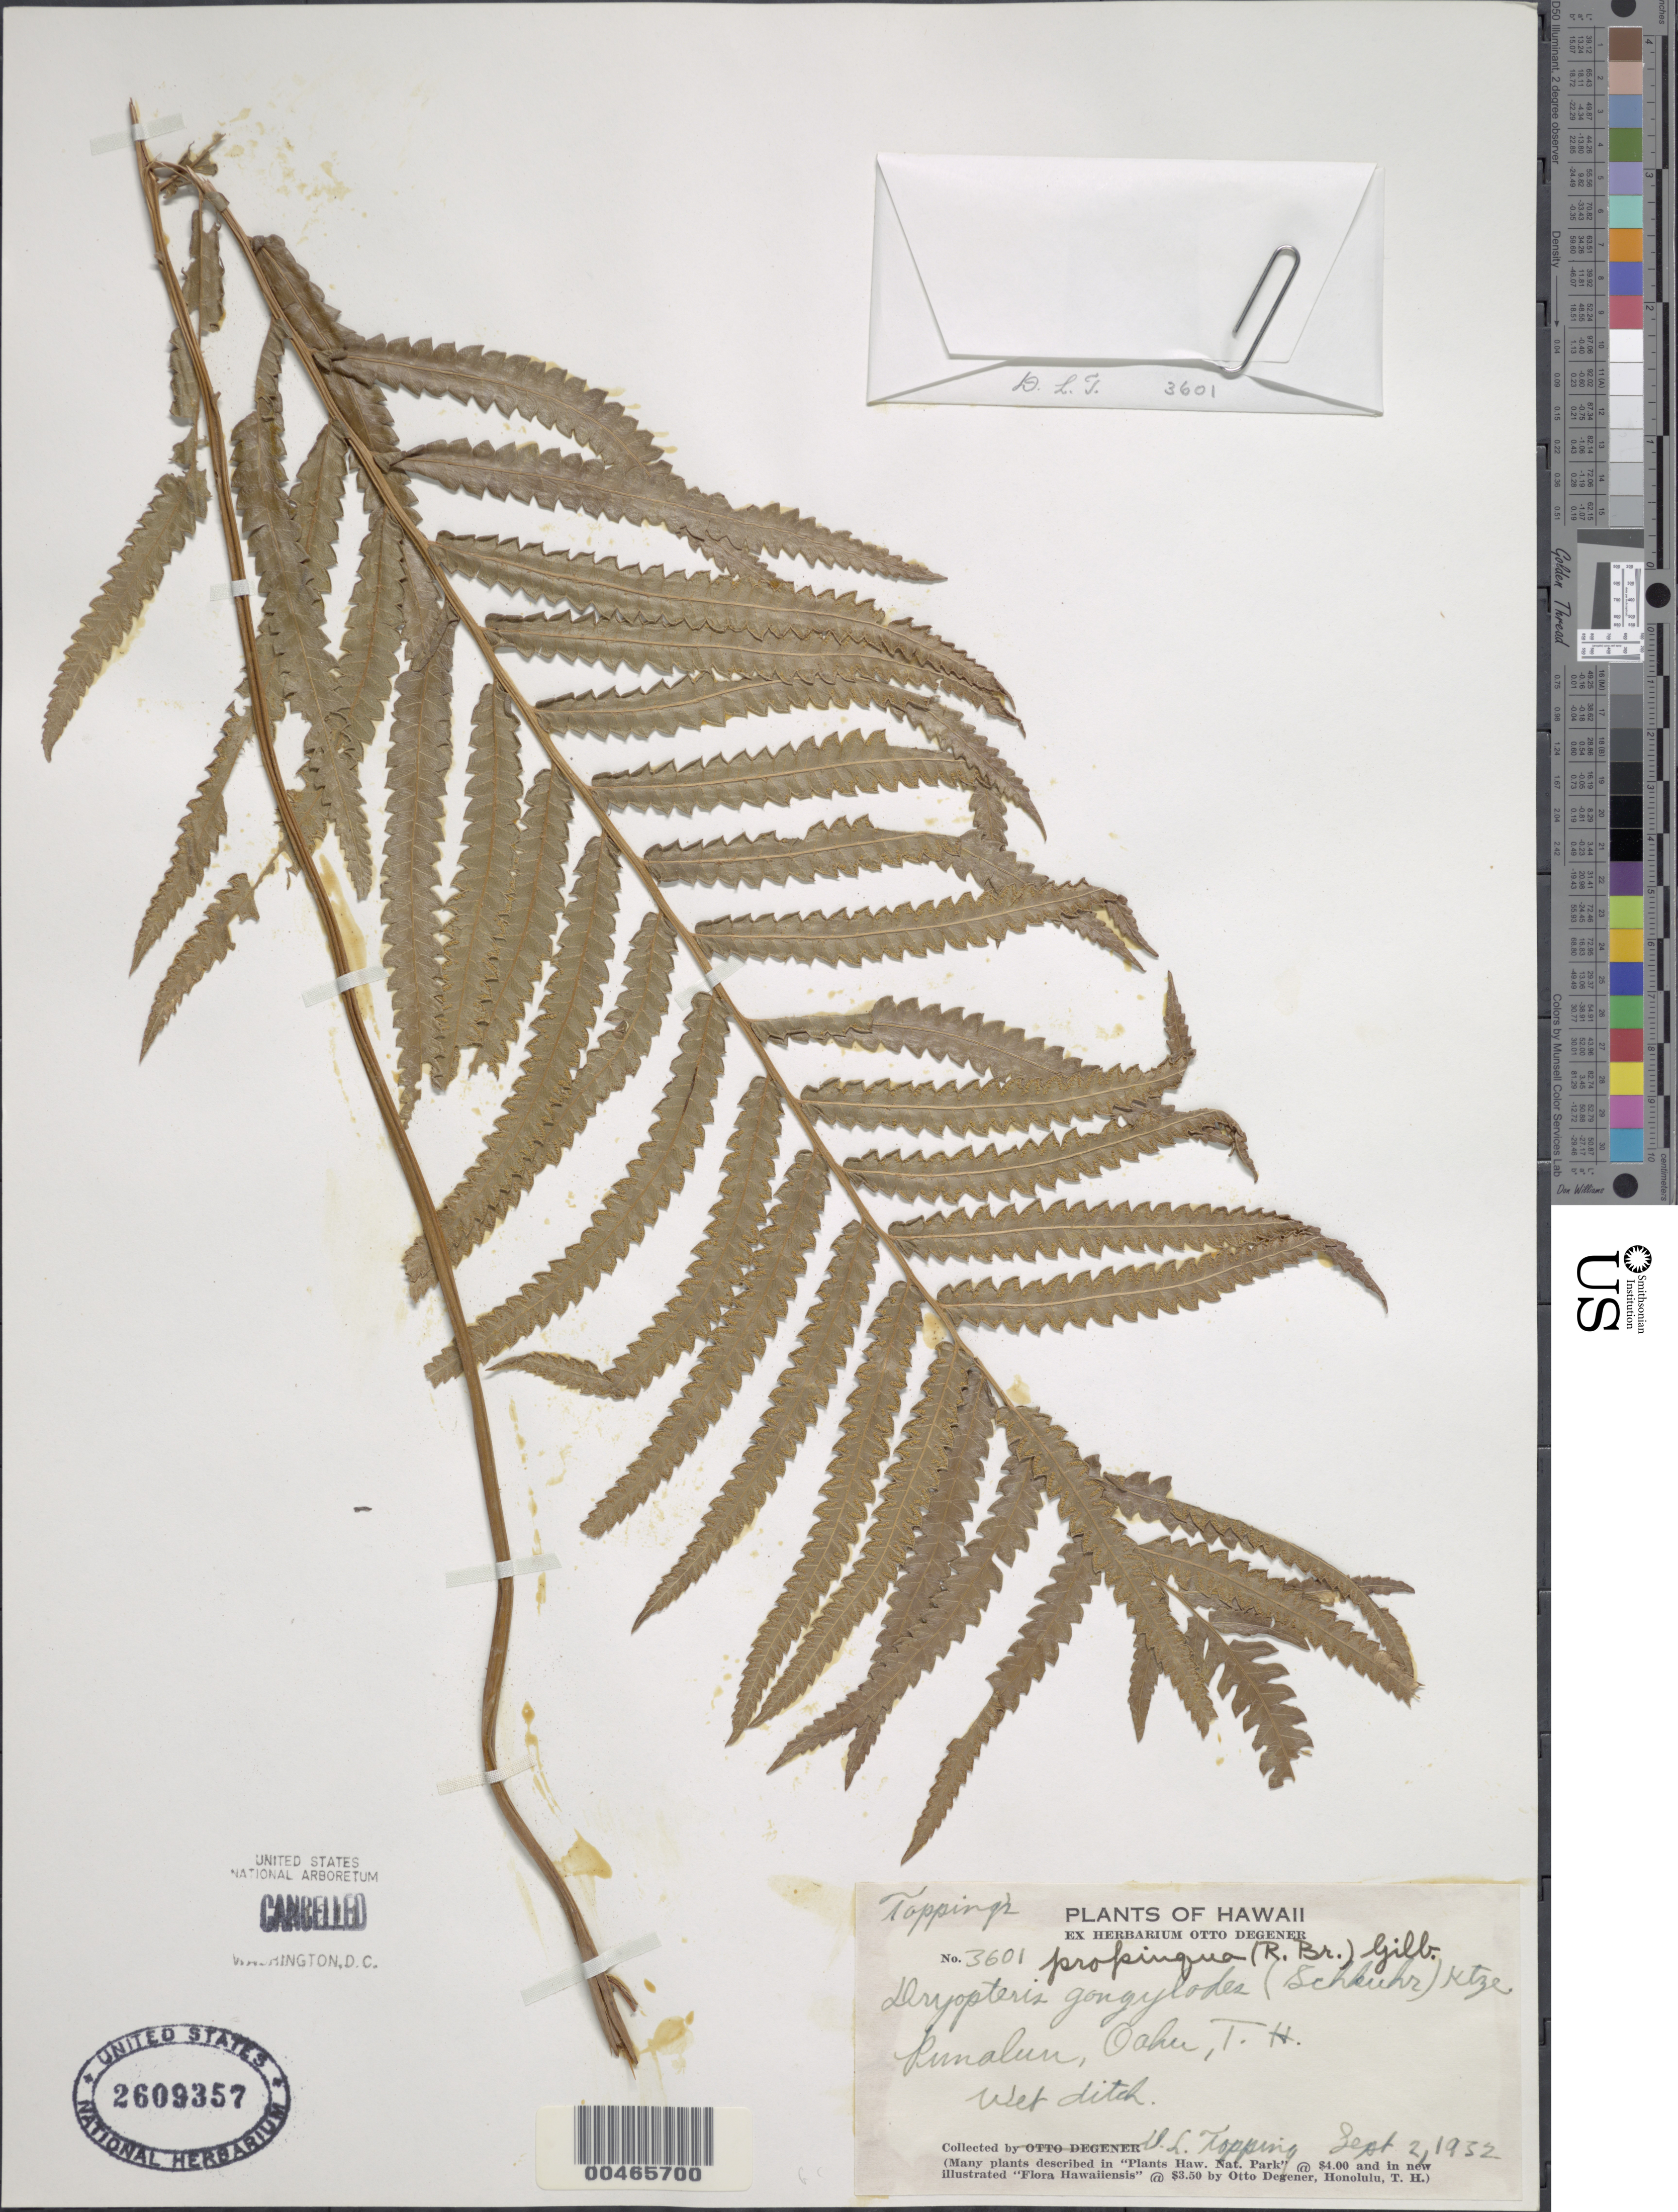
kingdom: Plantae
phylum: Tracheophyta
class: Polypodiopsida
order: Polypodiales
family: Thelypteridaceae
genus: Cyclosorus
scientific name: Cyclosorus interruptus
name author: (Willd.) H. Itô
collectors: D. L. Topping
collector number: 3601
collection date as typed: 2 Sep 1932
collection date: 1932-09-02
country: United States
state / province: Hawaii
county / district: Hawaii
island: Hawaii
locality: Punaluu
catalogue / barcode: US 2609357